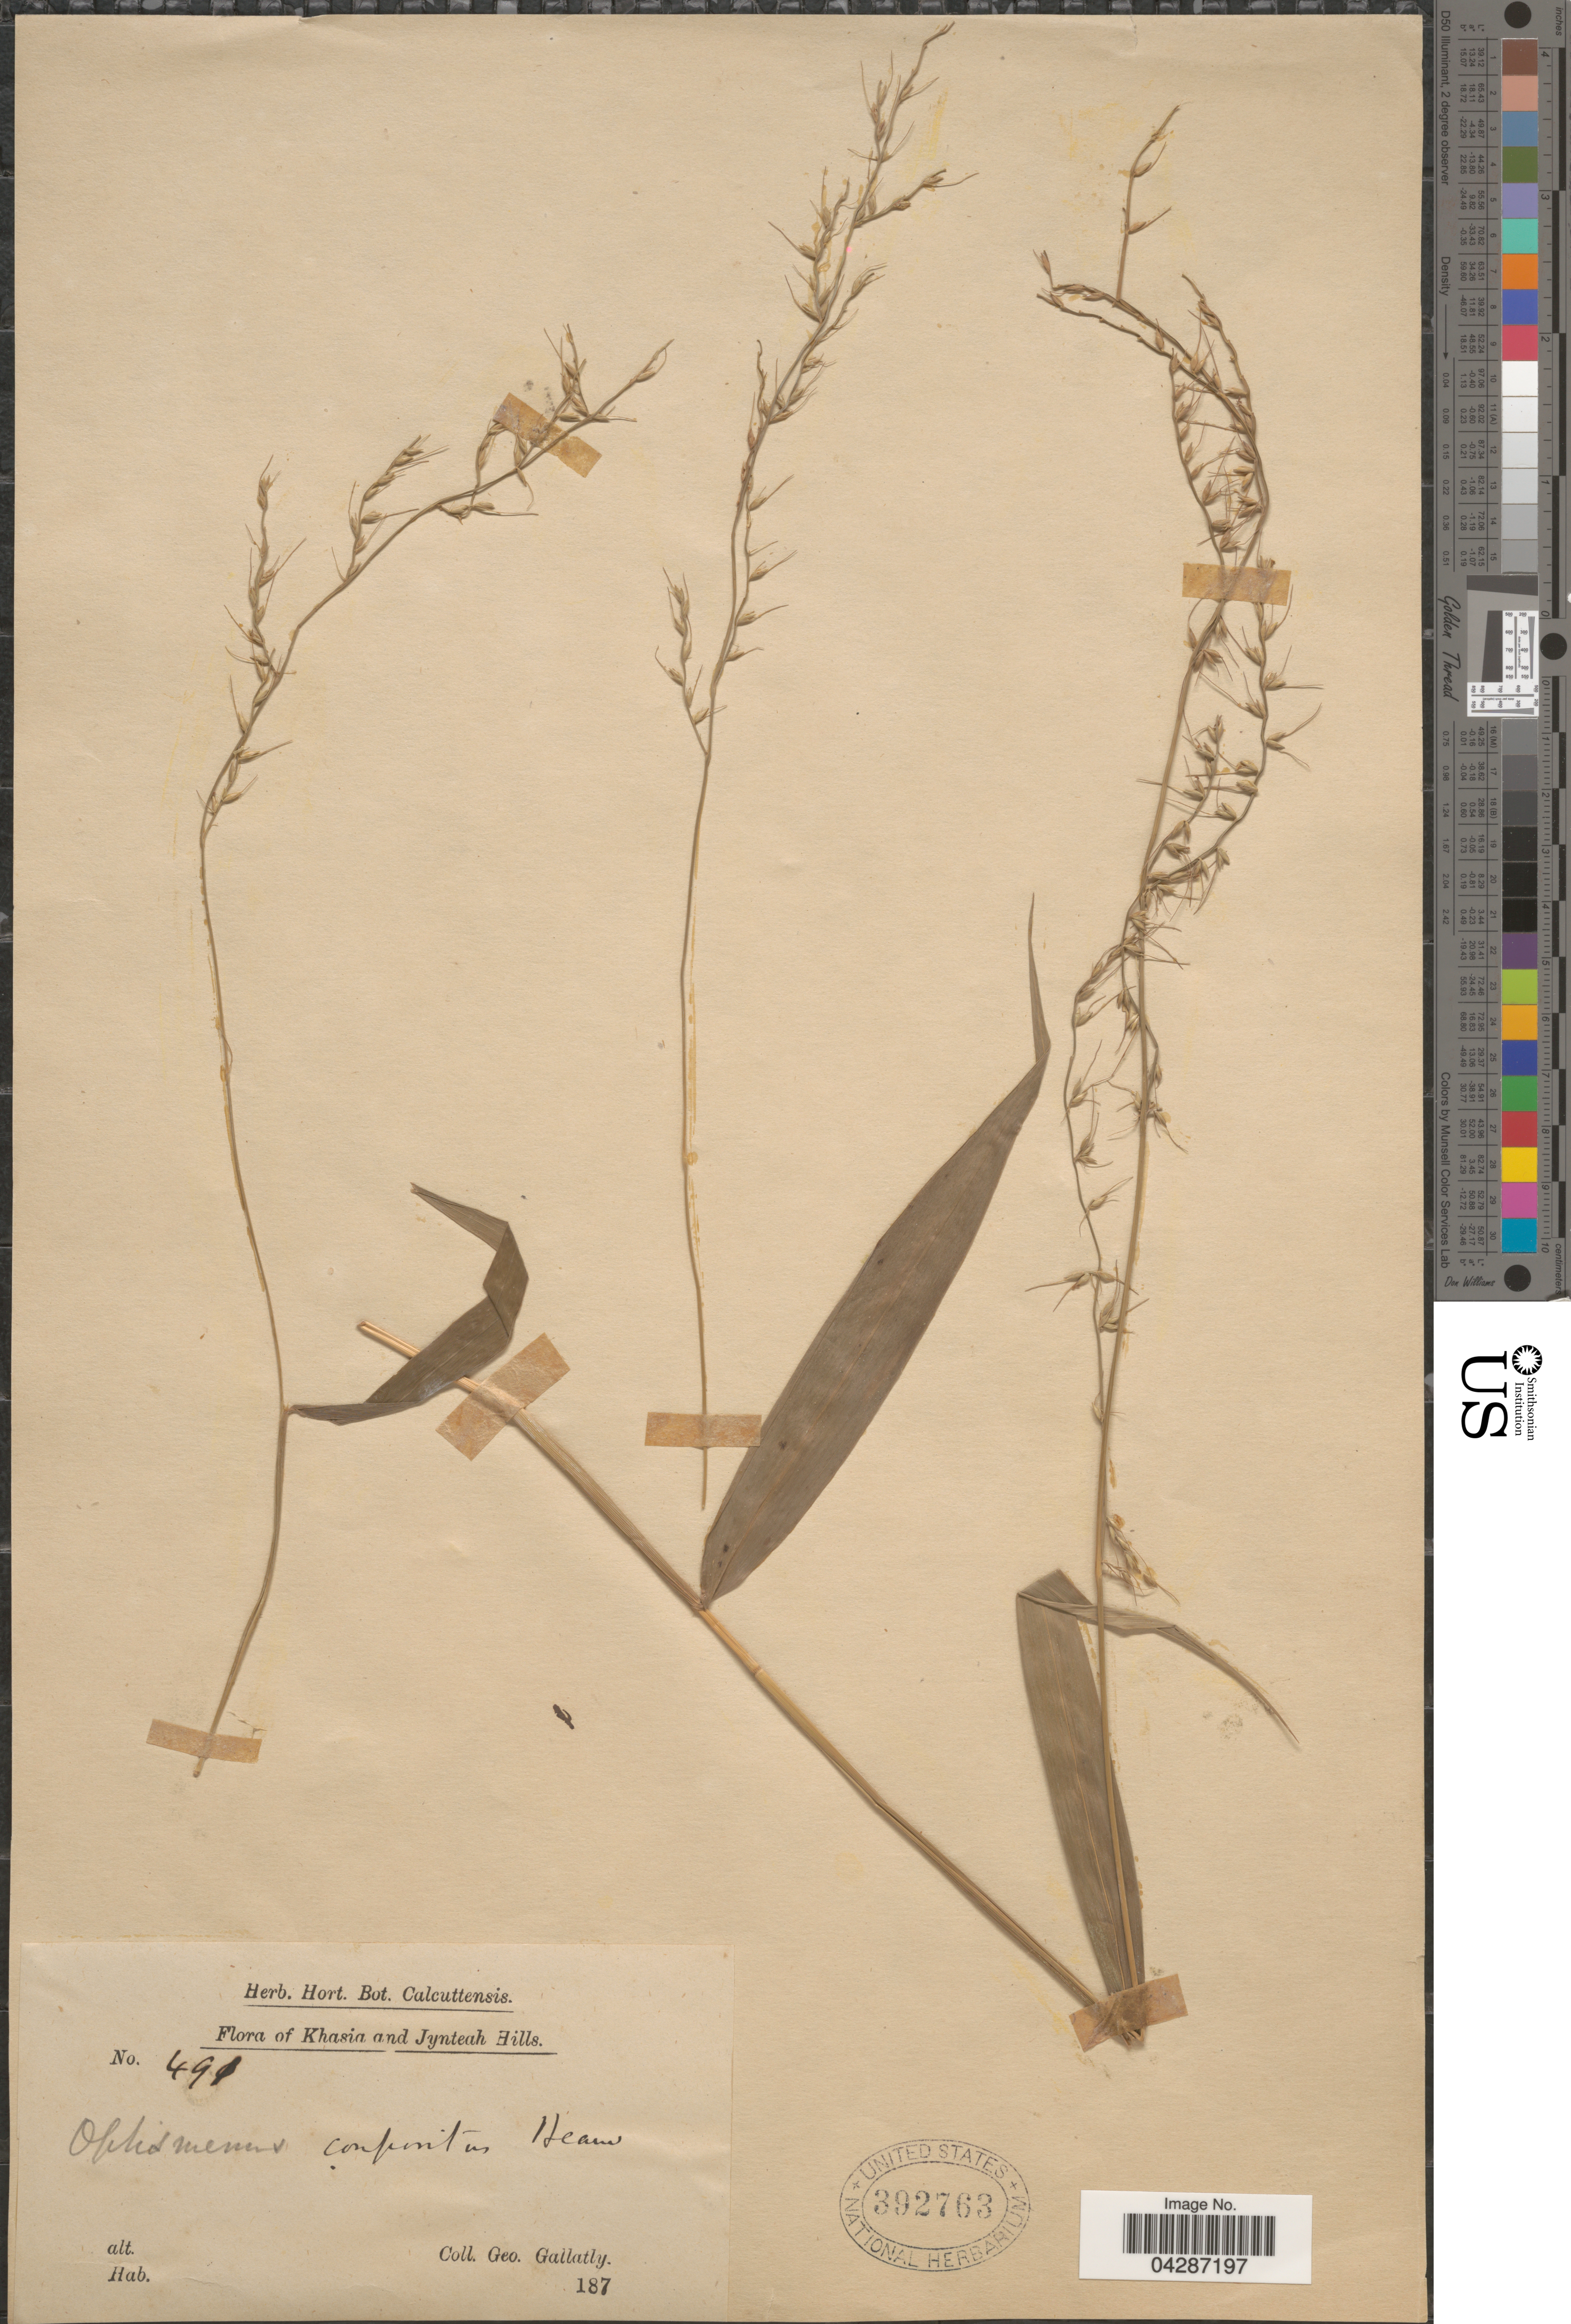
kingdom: Plantae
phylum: Tracheophyta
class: Liliopsida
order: Poales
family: Poaceae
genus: Oplismenus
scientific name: Oplismenus compositus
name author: (L.) P. Beauv.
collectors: G. Gallatly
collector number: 491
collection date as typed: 187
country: India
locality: Khasia and Jynteah Hills.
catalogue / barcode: US 392763